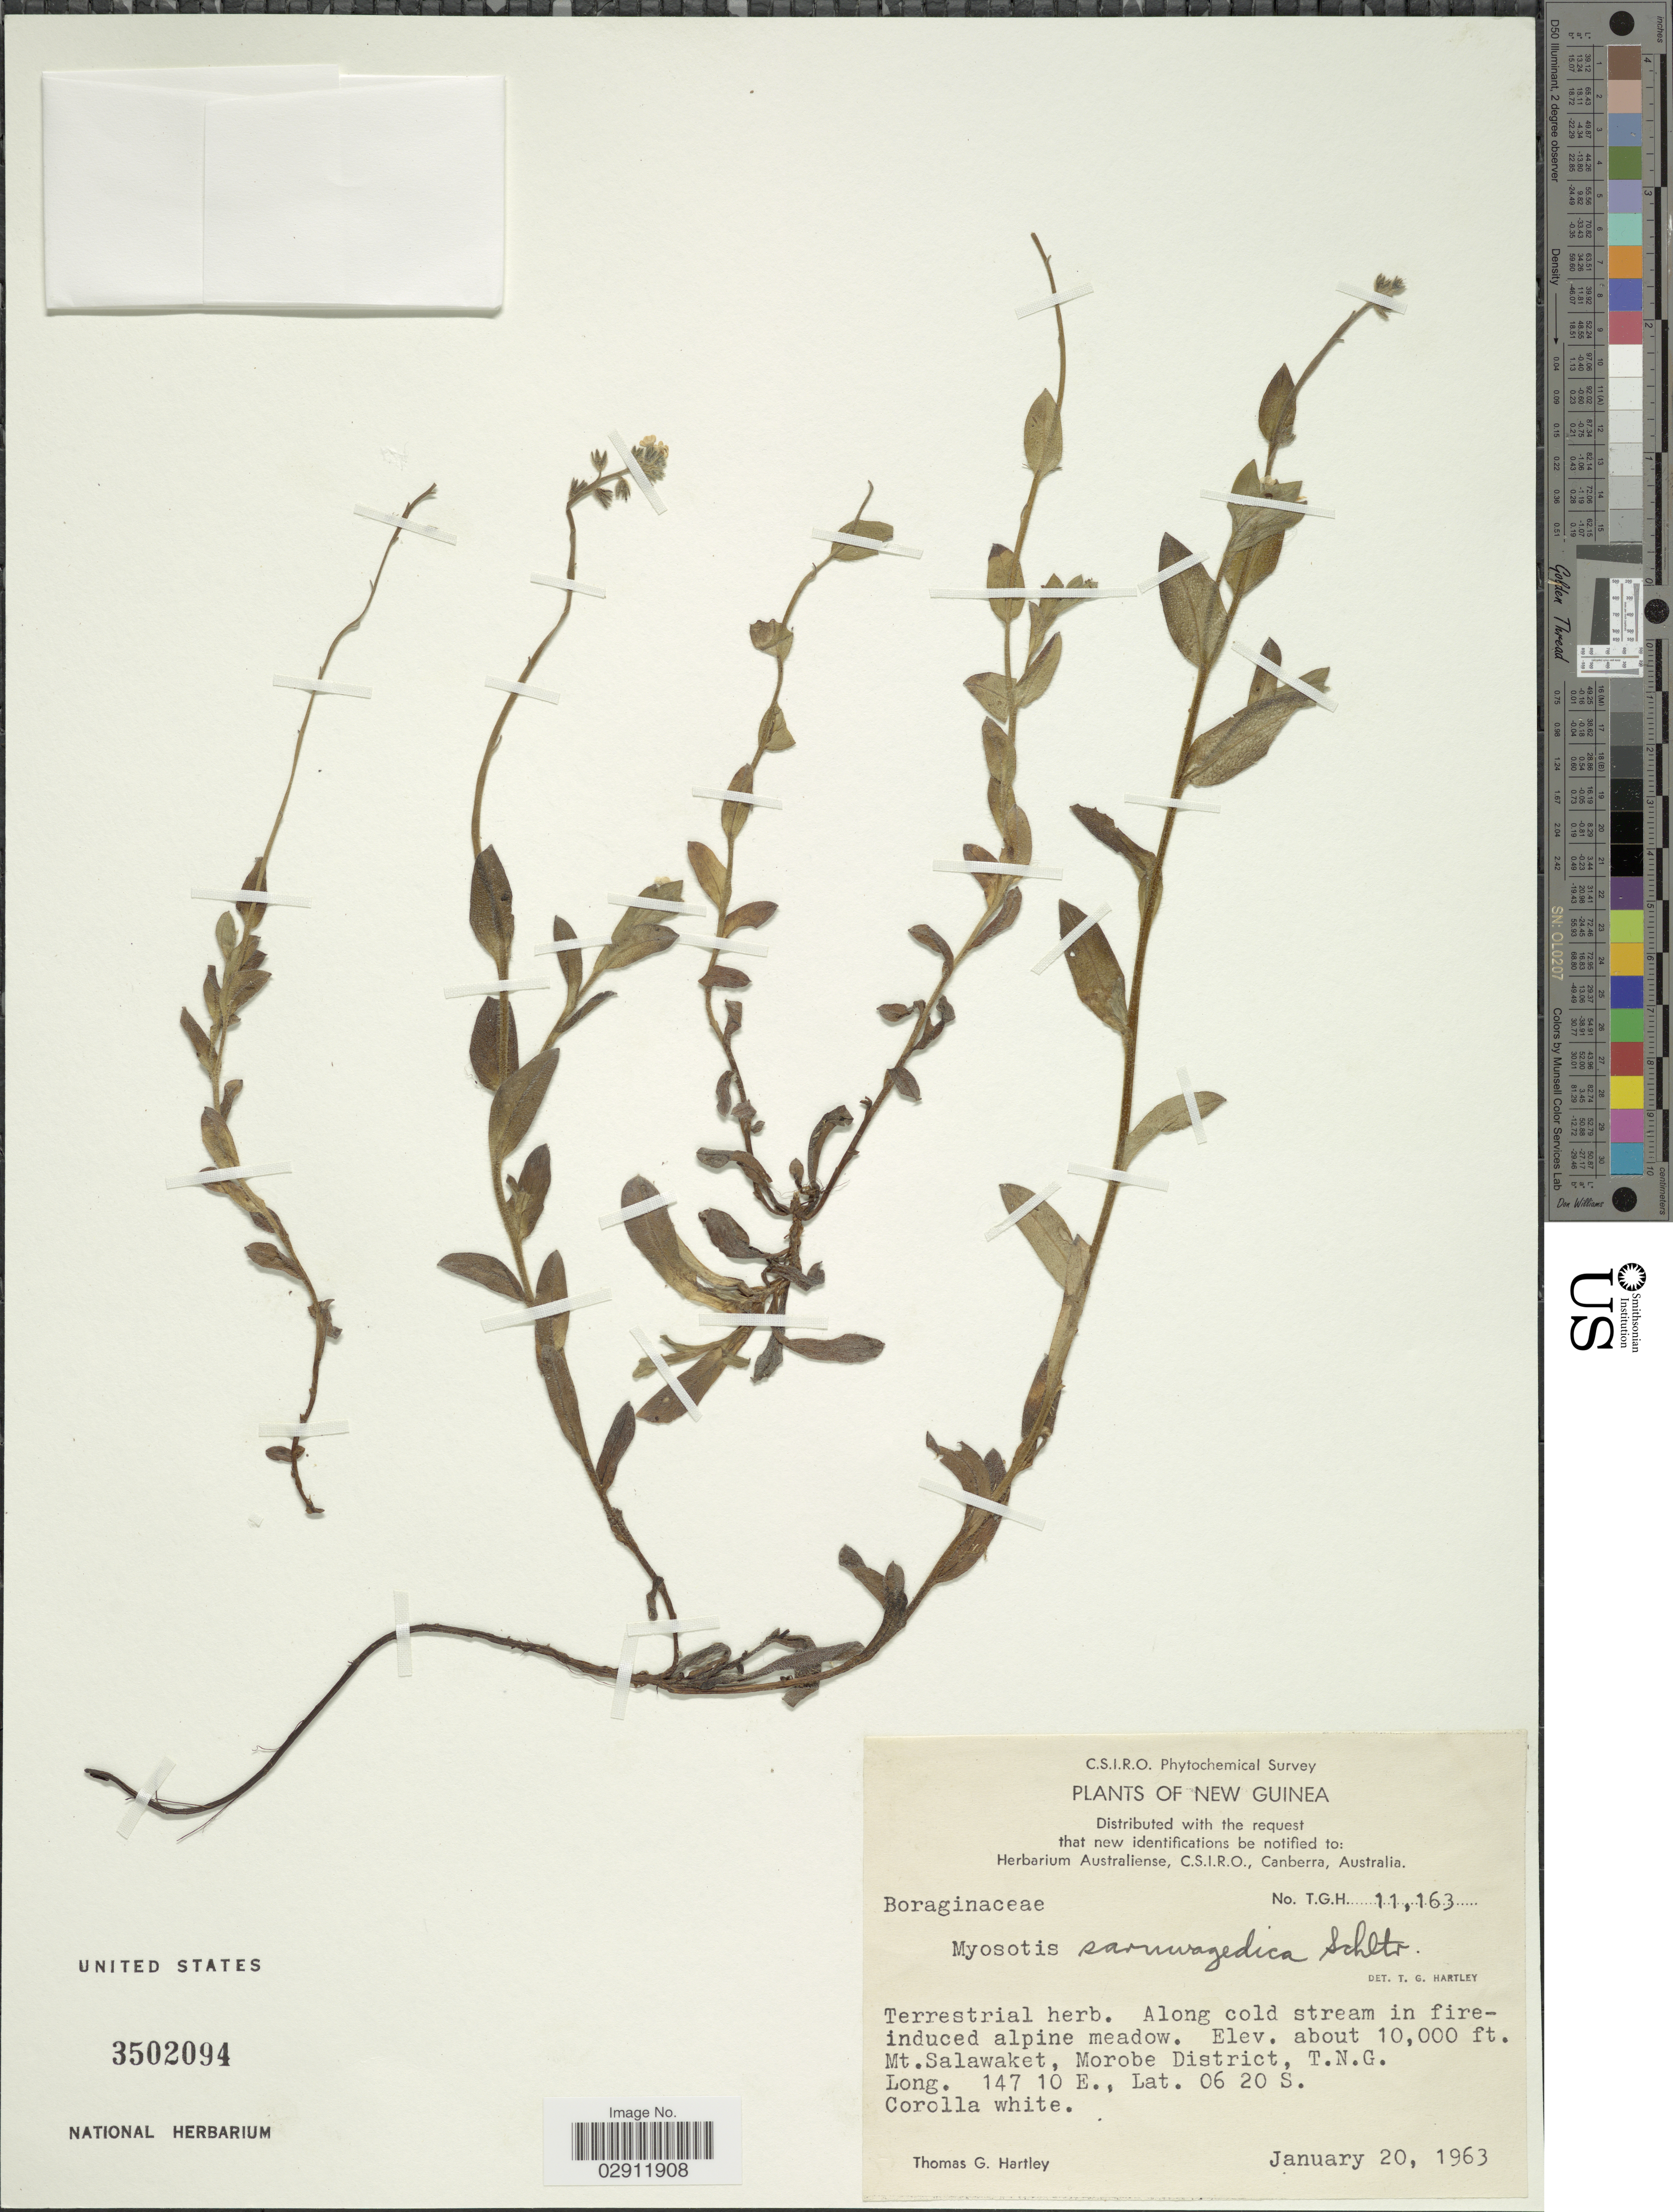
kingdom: Plantae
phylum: Tracheophyta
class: Magnoliopsida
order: Boraginales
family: Boraginaceae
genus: Myosotis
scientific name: Myosotis saruwagedica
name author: Schltr. ex Brand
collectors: T. G. Hartley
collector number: TGH 11163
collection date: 1963-01-20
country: Papua New Guinea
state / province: Morobe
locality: Alpine meadow, Mt. Salawaket, Morobe District, T.N.G.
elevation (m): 3048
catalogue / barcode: US 3502094